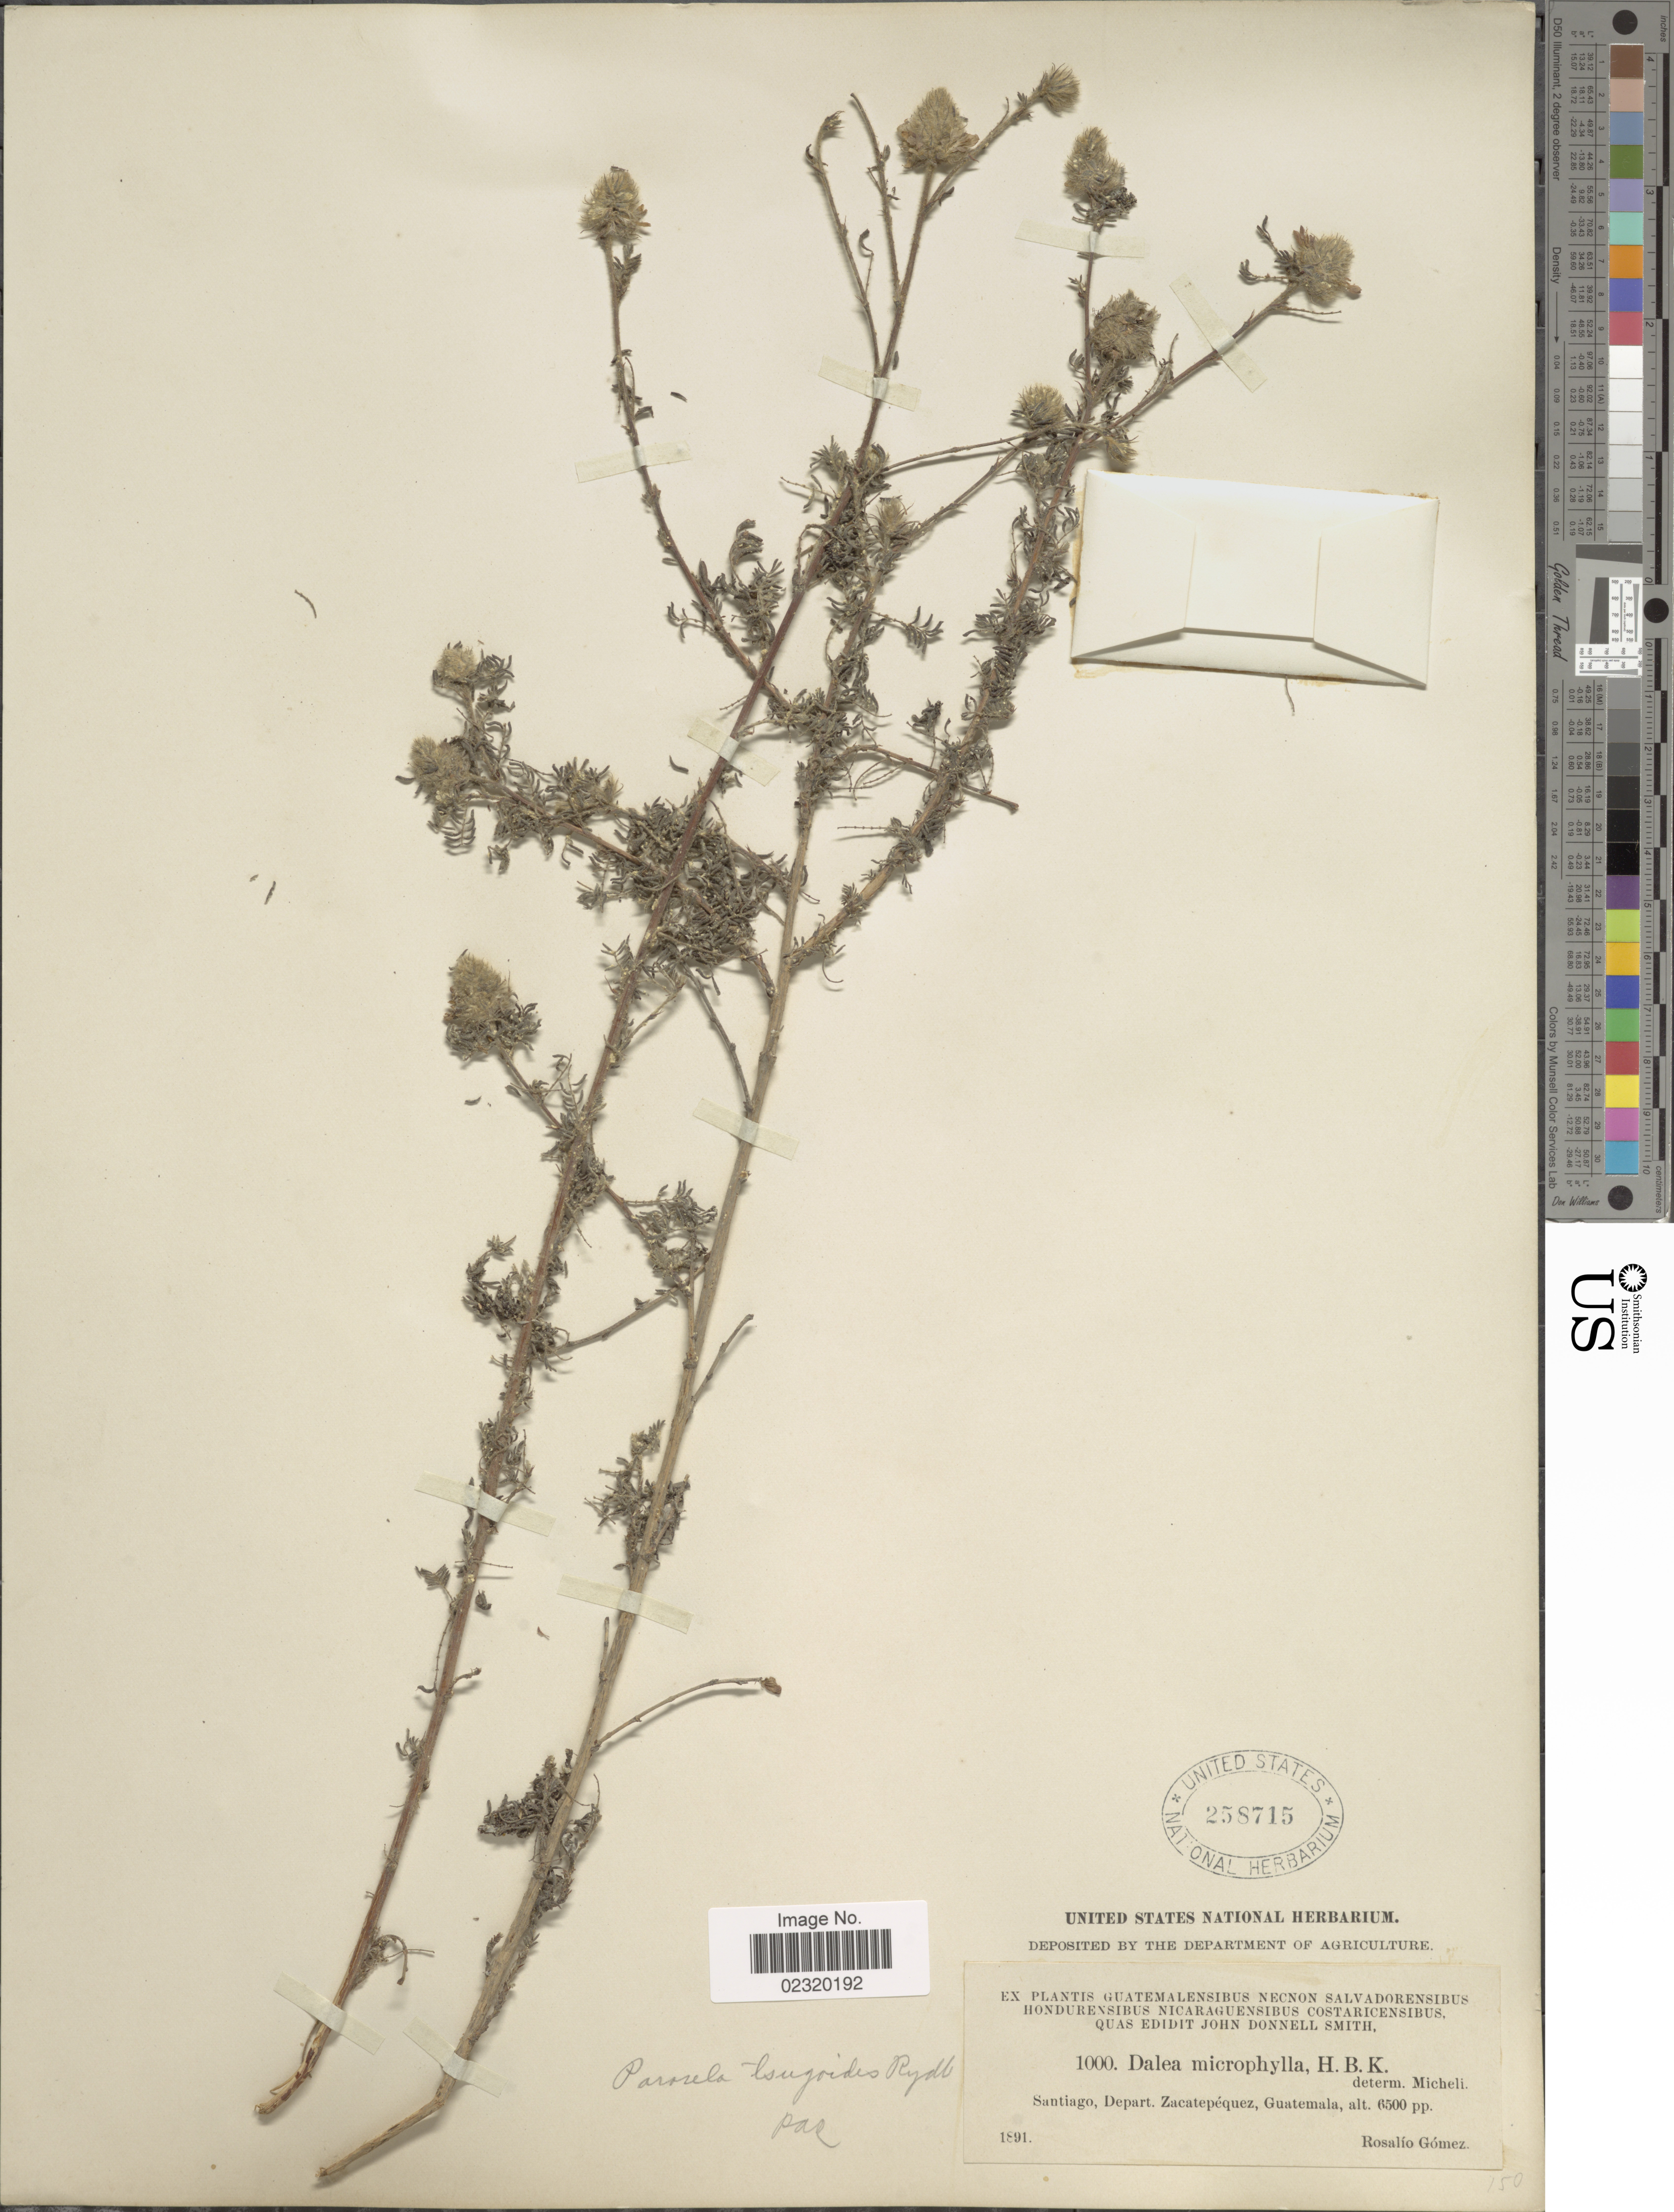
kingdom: Plantae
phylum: Tracheophyta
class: Magnoliopsida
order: Fabales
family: Fabaceae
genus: Dalea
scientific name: Dalea versicolor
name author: Zucc.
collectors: R. Gómez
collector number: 1000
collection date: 1891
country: Guatemala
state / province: Sacatepéquez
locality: Santiago, Depart. Zacatepéquez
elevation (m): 1981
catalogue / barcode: US 258715